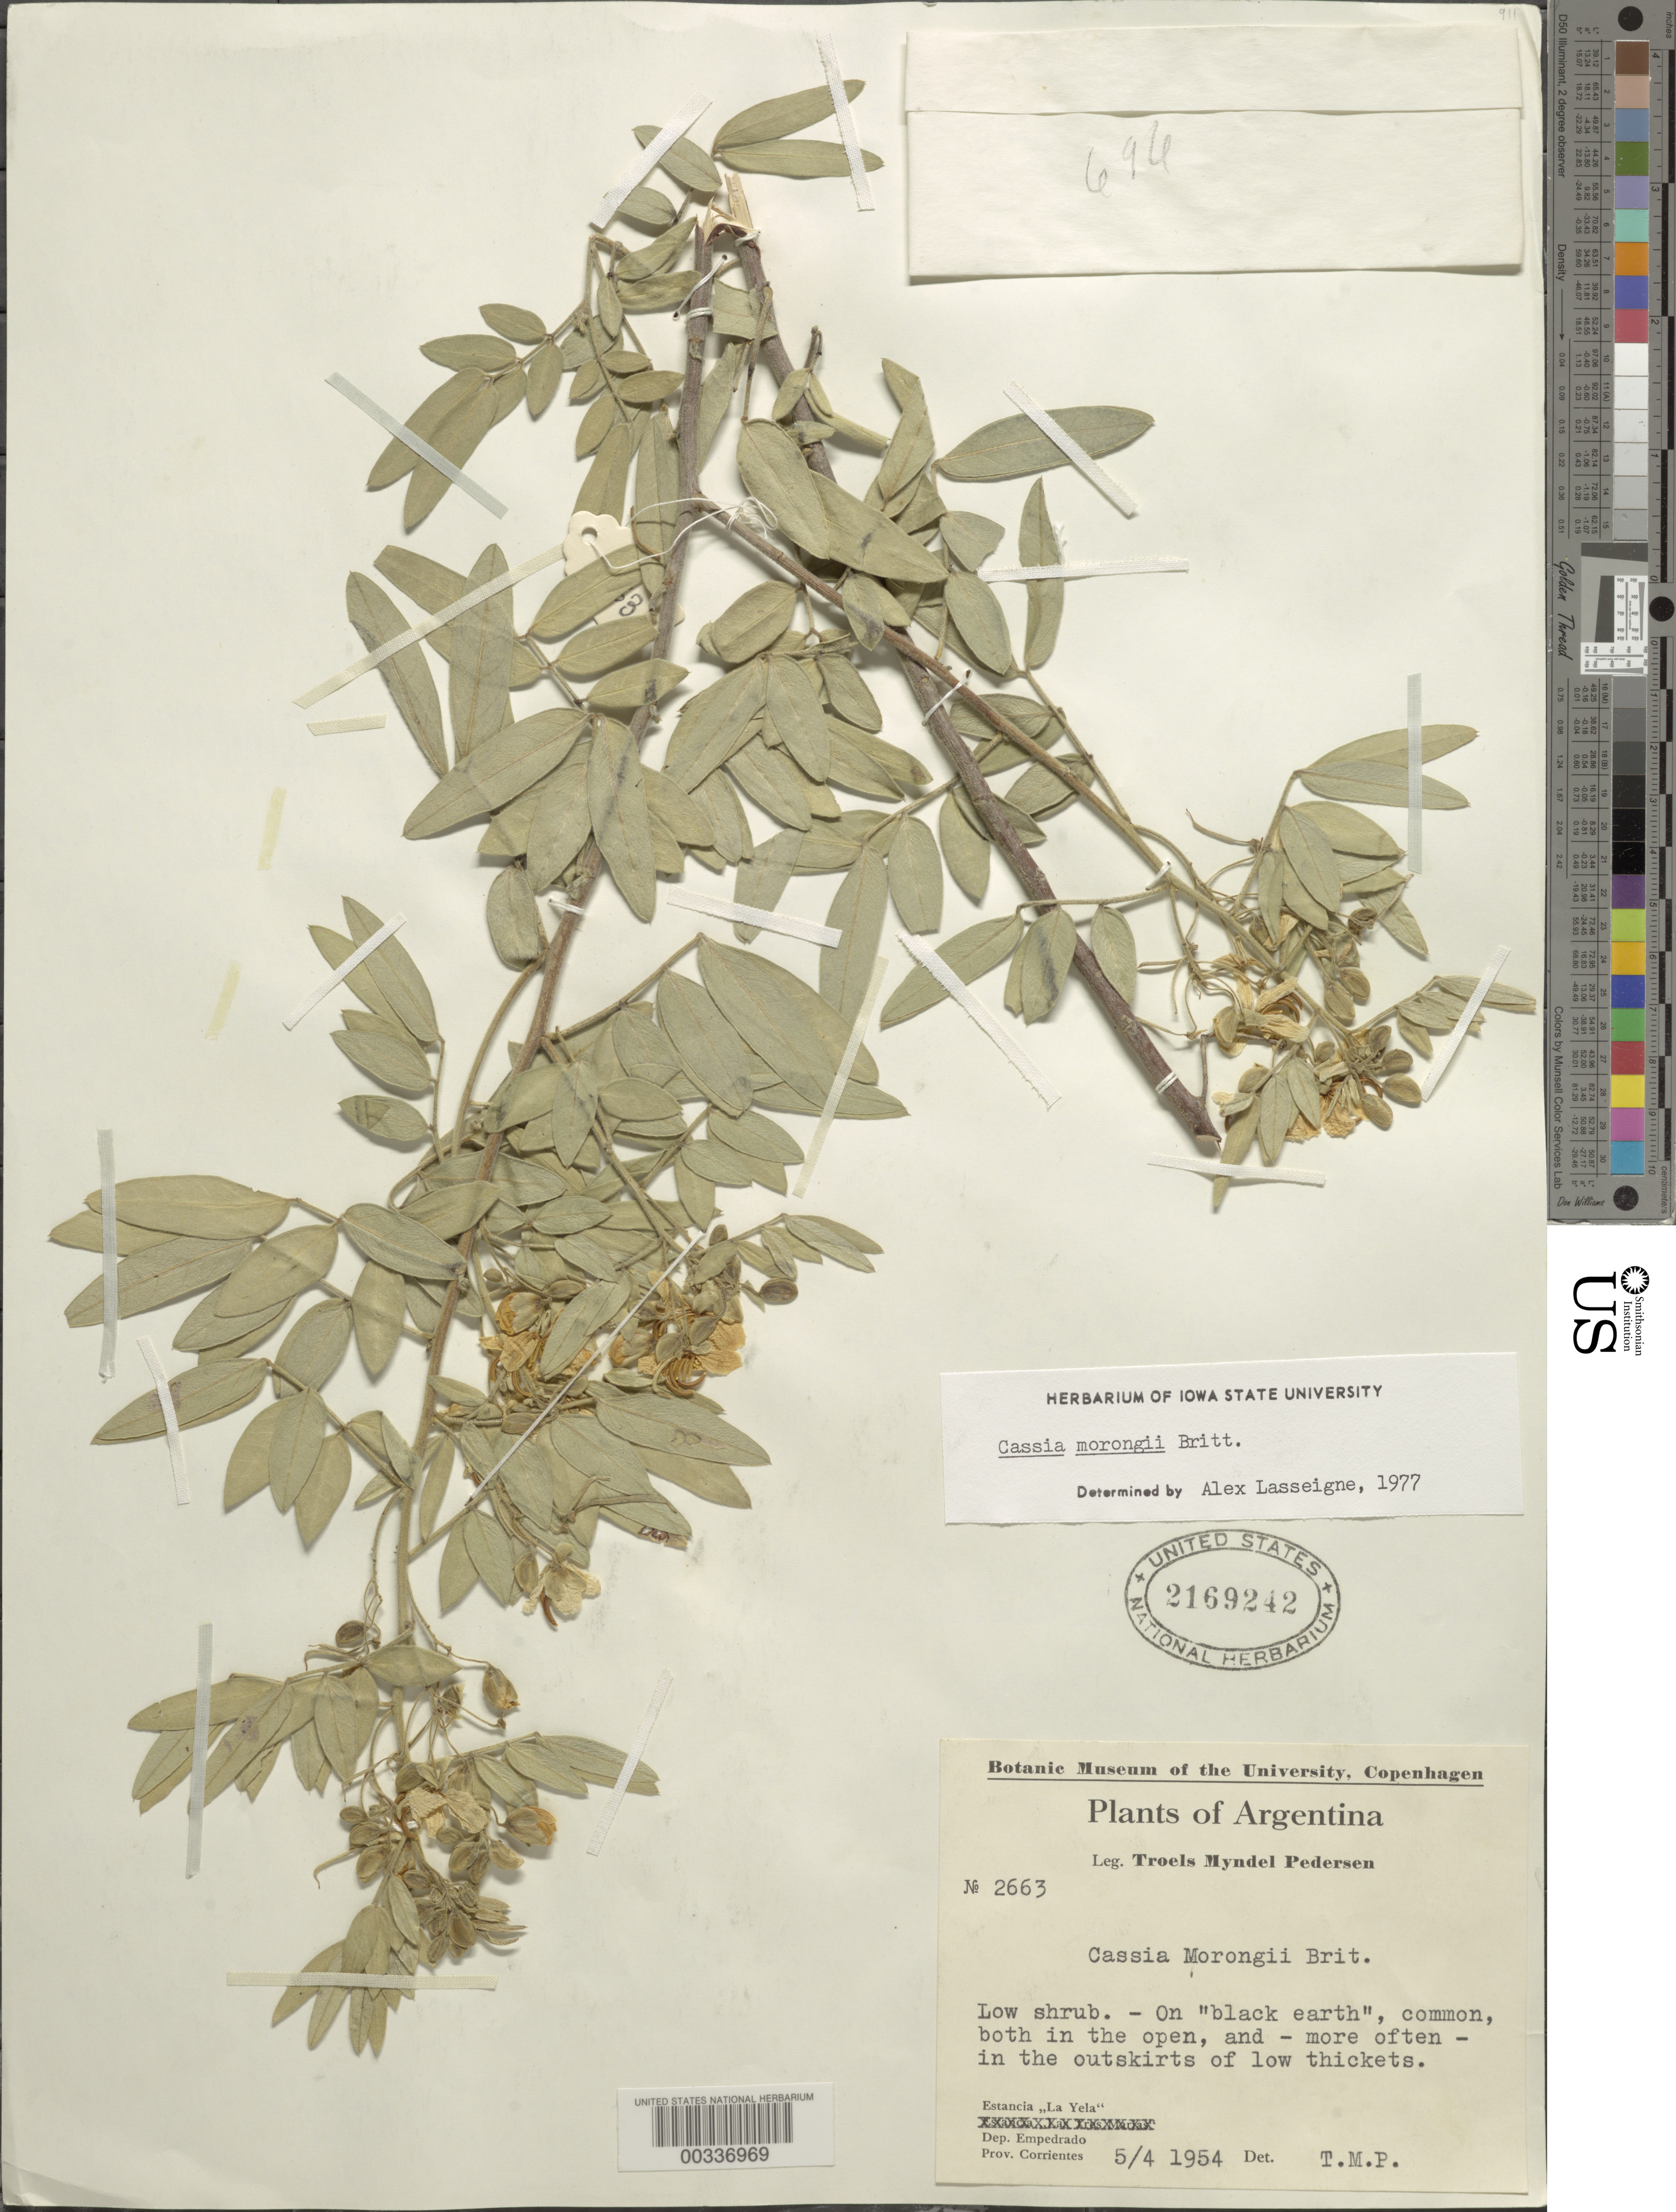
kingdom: Plantae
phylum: Tracheophyta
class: Magnoliopsida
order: Fabales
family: Fabaceae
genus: Senna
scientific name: Senna morongii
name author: (Britton) H.S. Irwin & Barneby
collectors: T. M. Pedersen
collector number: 2663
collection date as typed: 05 Apr 1954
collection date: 1954-04-05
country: Argentina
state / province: Corrientes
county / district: Empedrado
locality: Estancia "la Yela"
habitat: On "black earth", in open and outskirts of low thickets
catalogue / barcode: US 2169242